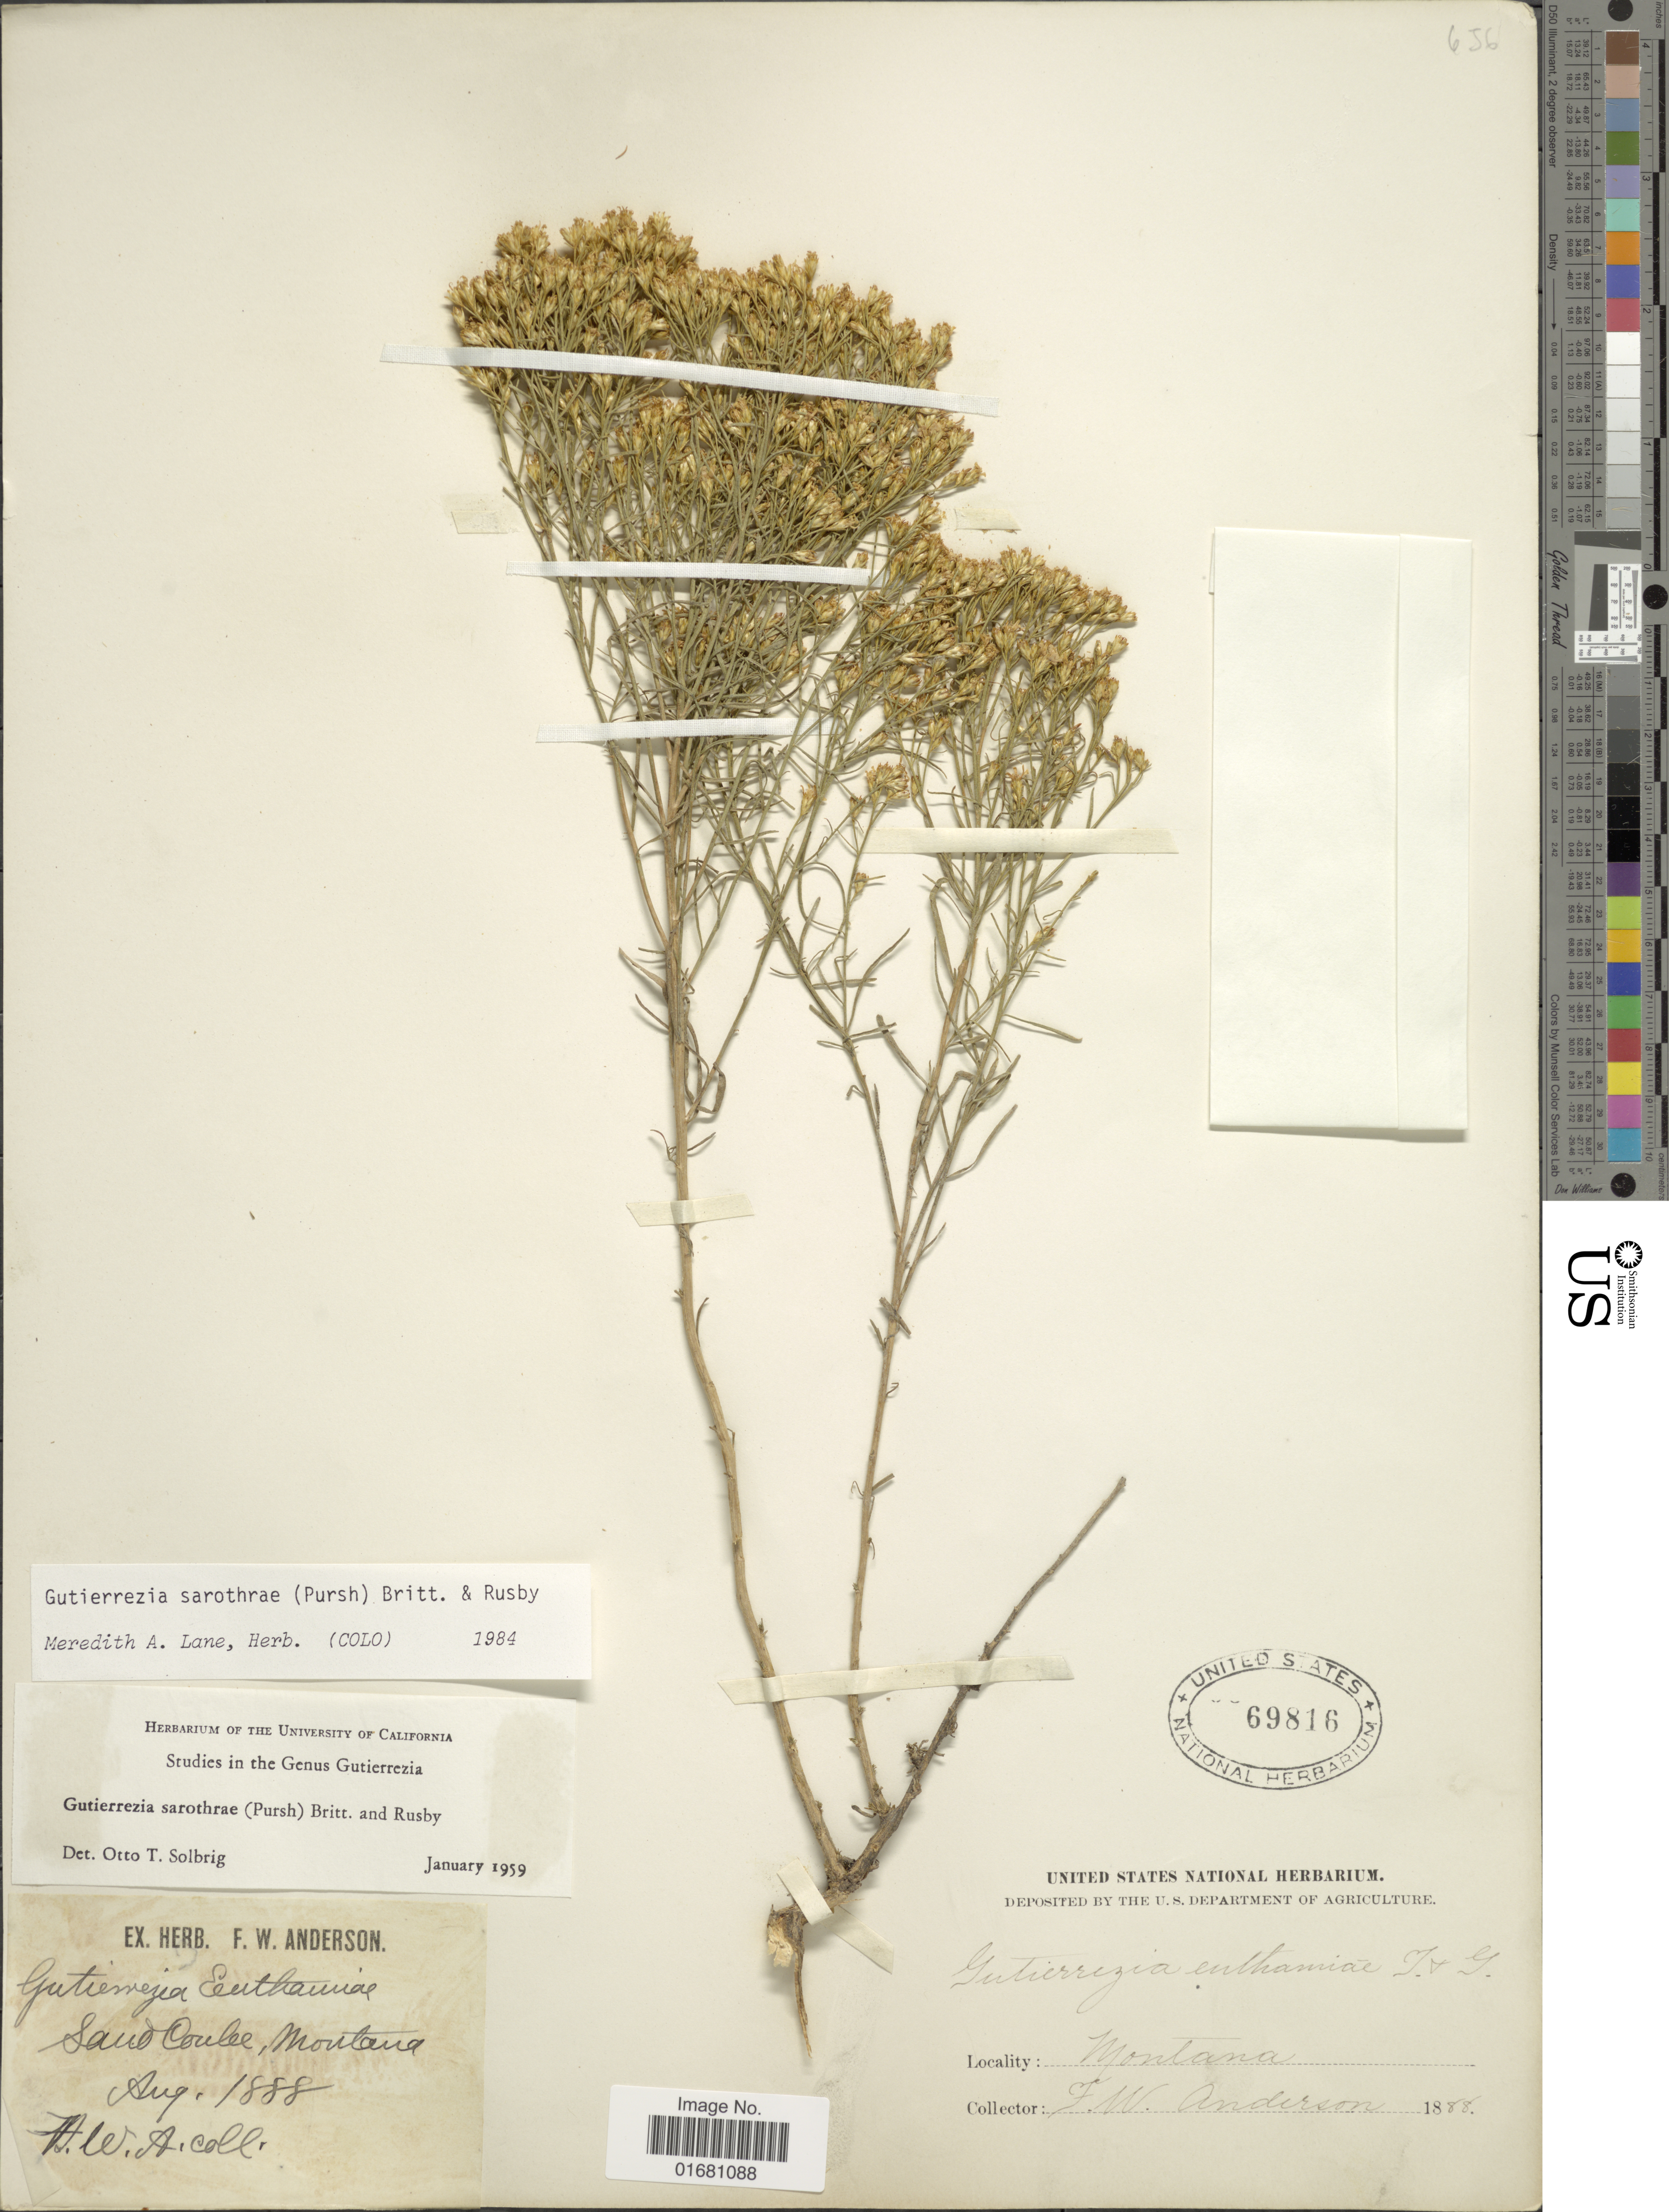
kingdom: Plantae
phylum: Tracheophyta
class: Magnoliopsida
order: Asterales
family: Asteraceae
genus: Gutierrezia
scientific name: Gutierrezia sarothrae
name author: (Pursh) Britton & Rusby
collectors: F. W. Anderson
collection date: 1888-08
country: United States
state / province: Montana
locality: Sand Coulee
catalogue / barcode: US 69816